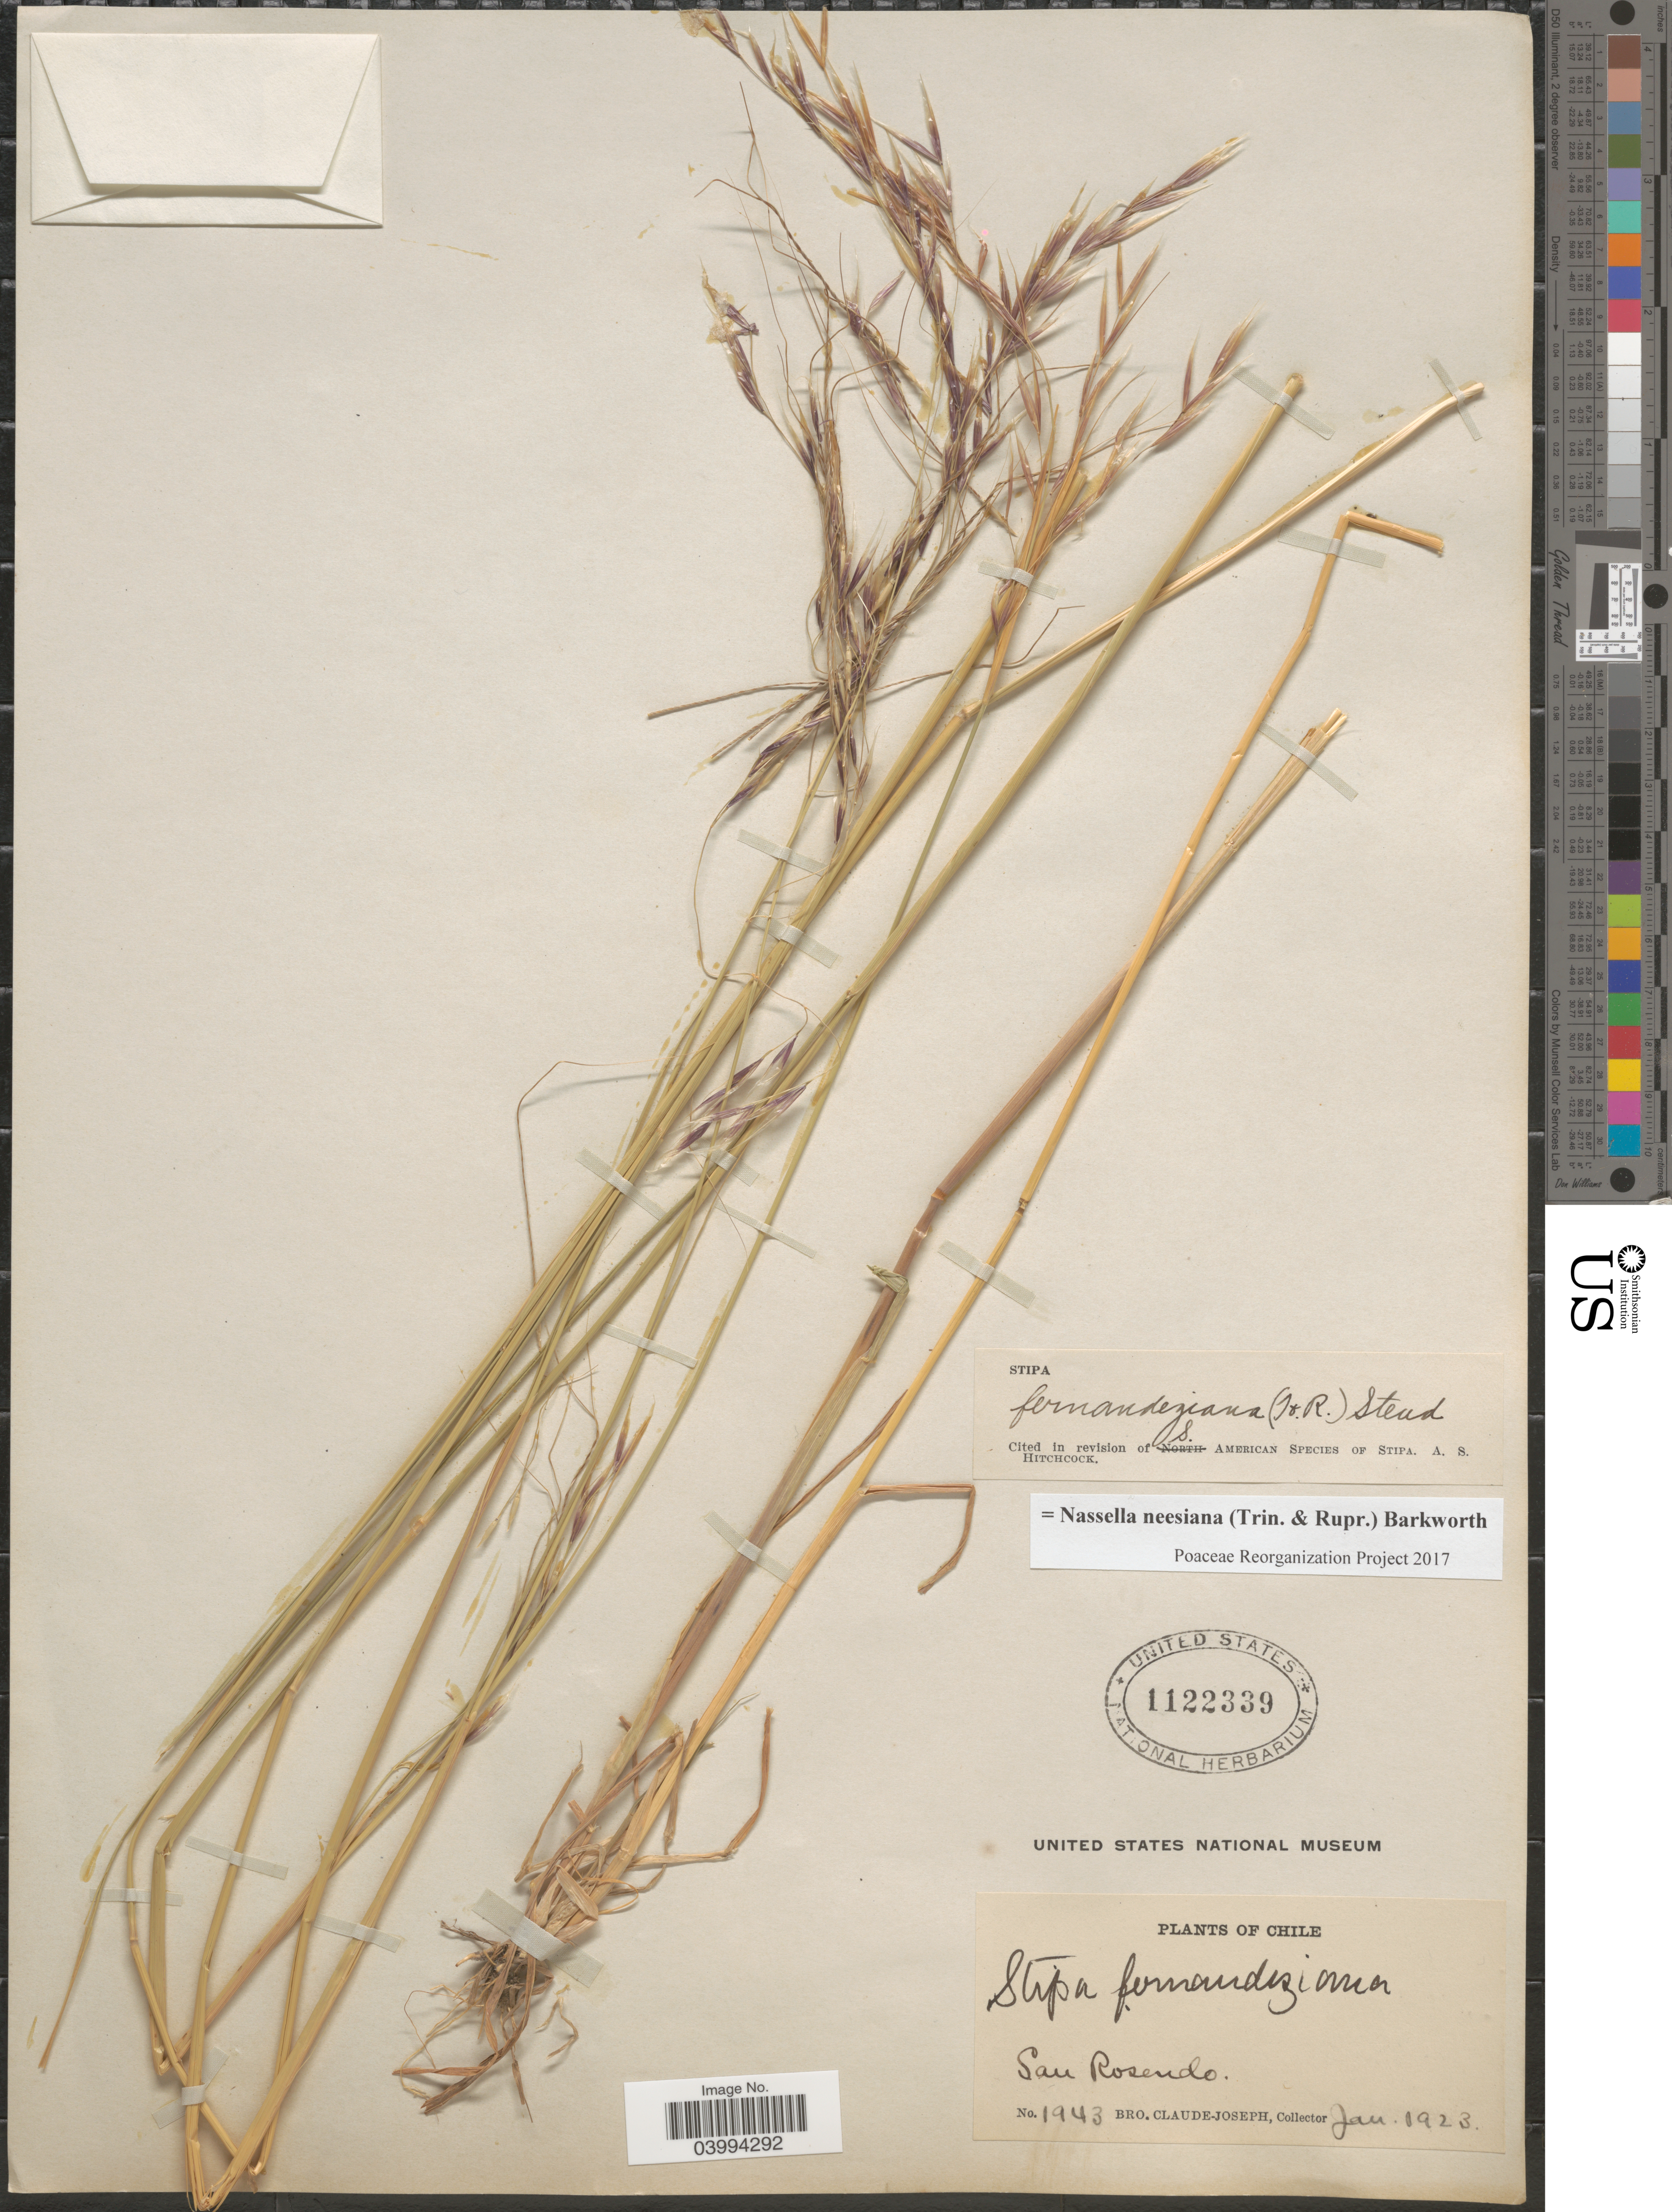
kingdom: Plantae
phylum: Tracheophyta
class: Liliopsida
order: Poales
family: Poaceae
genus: Nassella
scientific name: Nassella neesiana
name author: (Trin. & Rupr.) Barkworth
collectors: Bro. Claude-Joseph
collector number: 1943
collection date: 1923-01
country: Chile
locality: San Rosendo.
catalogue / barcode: US 1122339